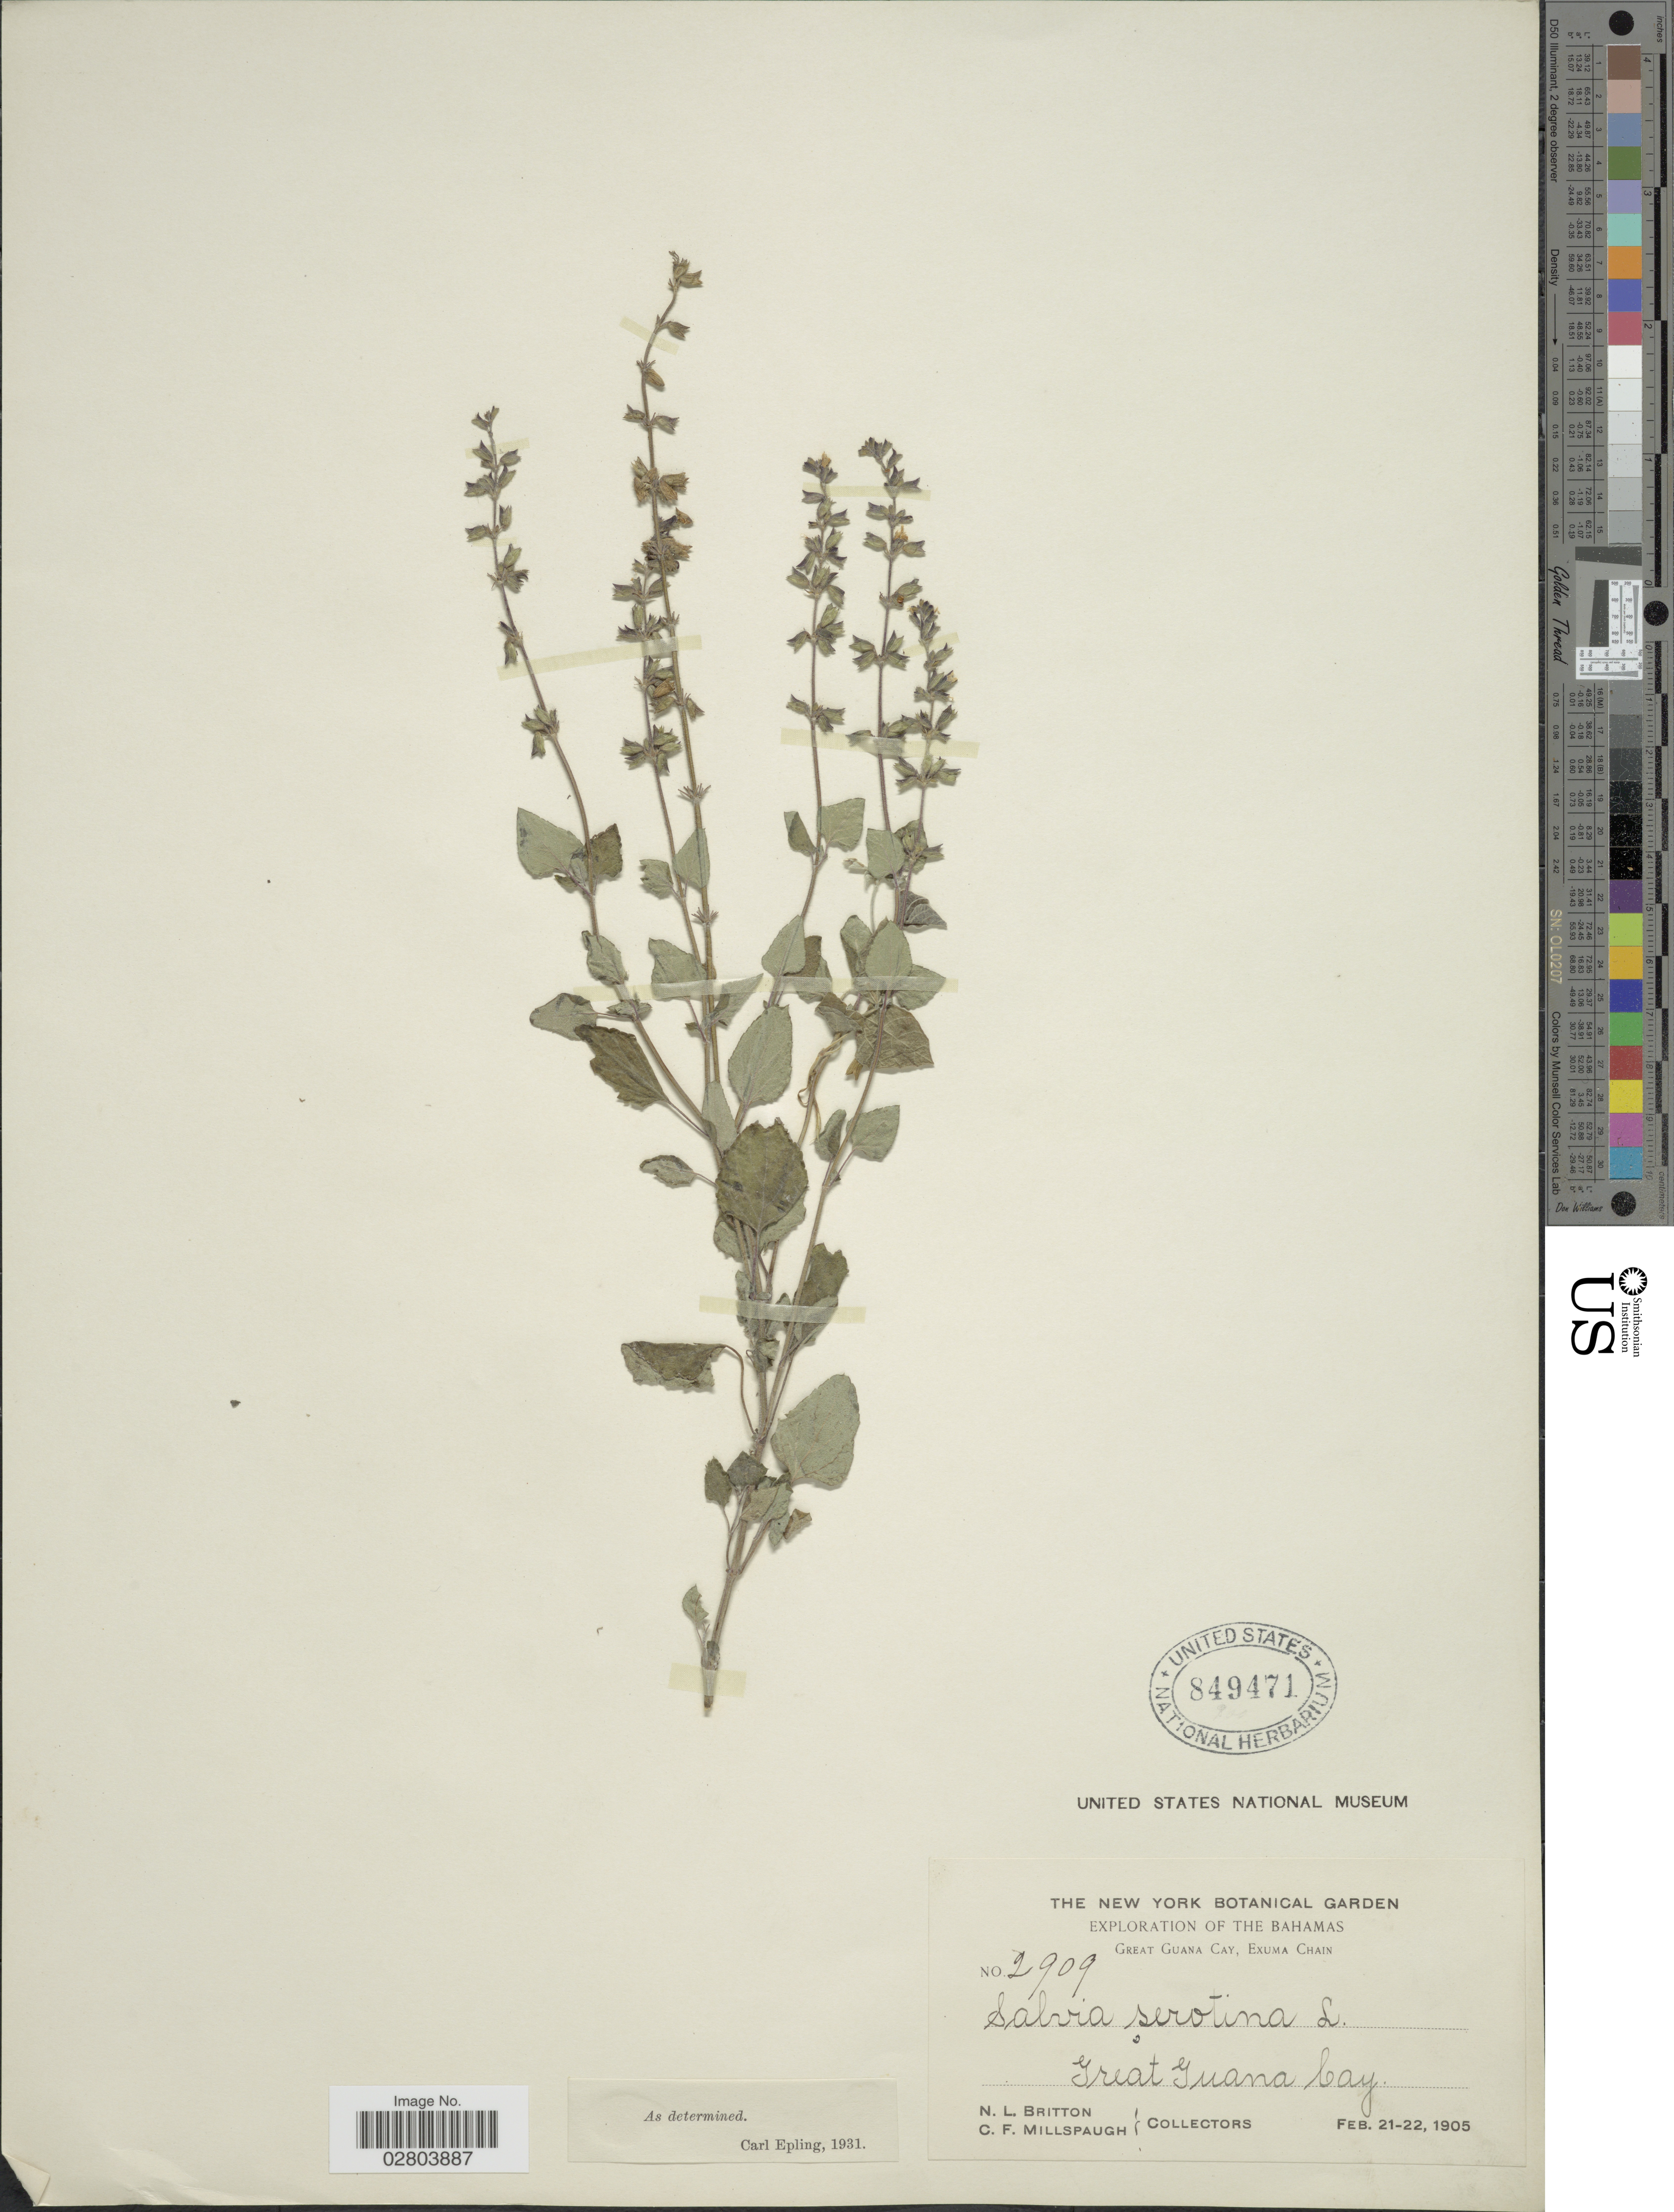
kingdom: Plantae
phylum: Tracheophyta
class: Magnoliopsida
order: Lamiales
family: Lamiaceae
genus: Salvia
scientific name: Salvia serotina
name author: L.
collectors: N. Britton & C. F. Millspaugh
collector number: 2909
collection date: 1905-02-21/1905-02-22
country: Bahamas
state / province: Exuma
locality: Great Guana Cay, Exuma Chain, Great Guana Cay.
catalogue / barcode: US 849471